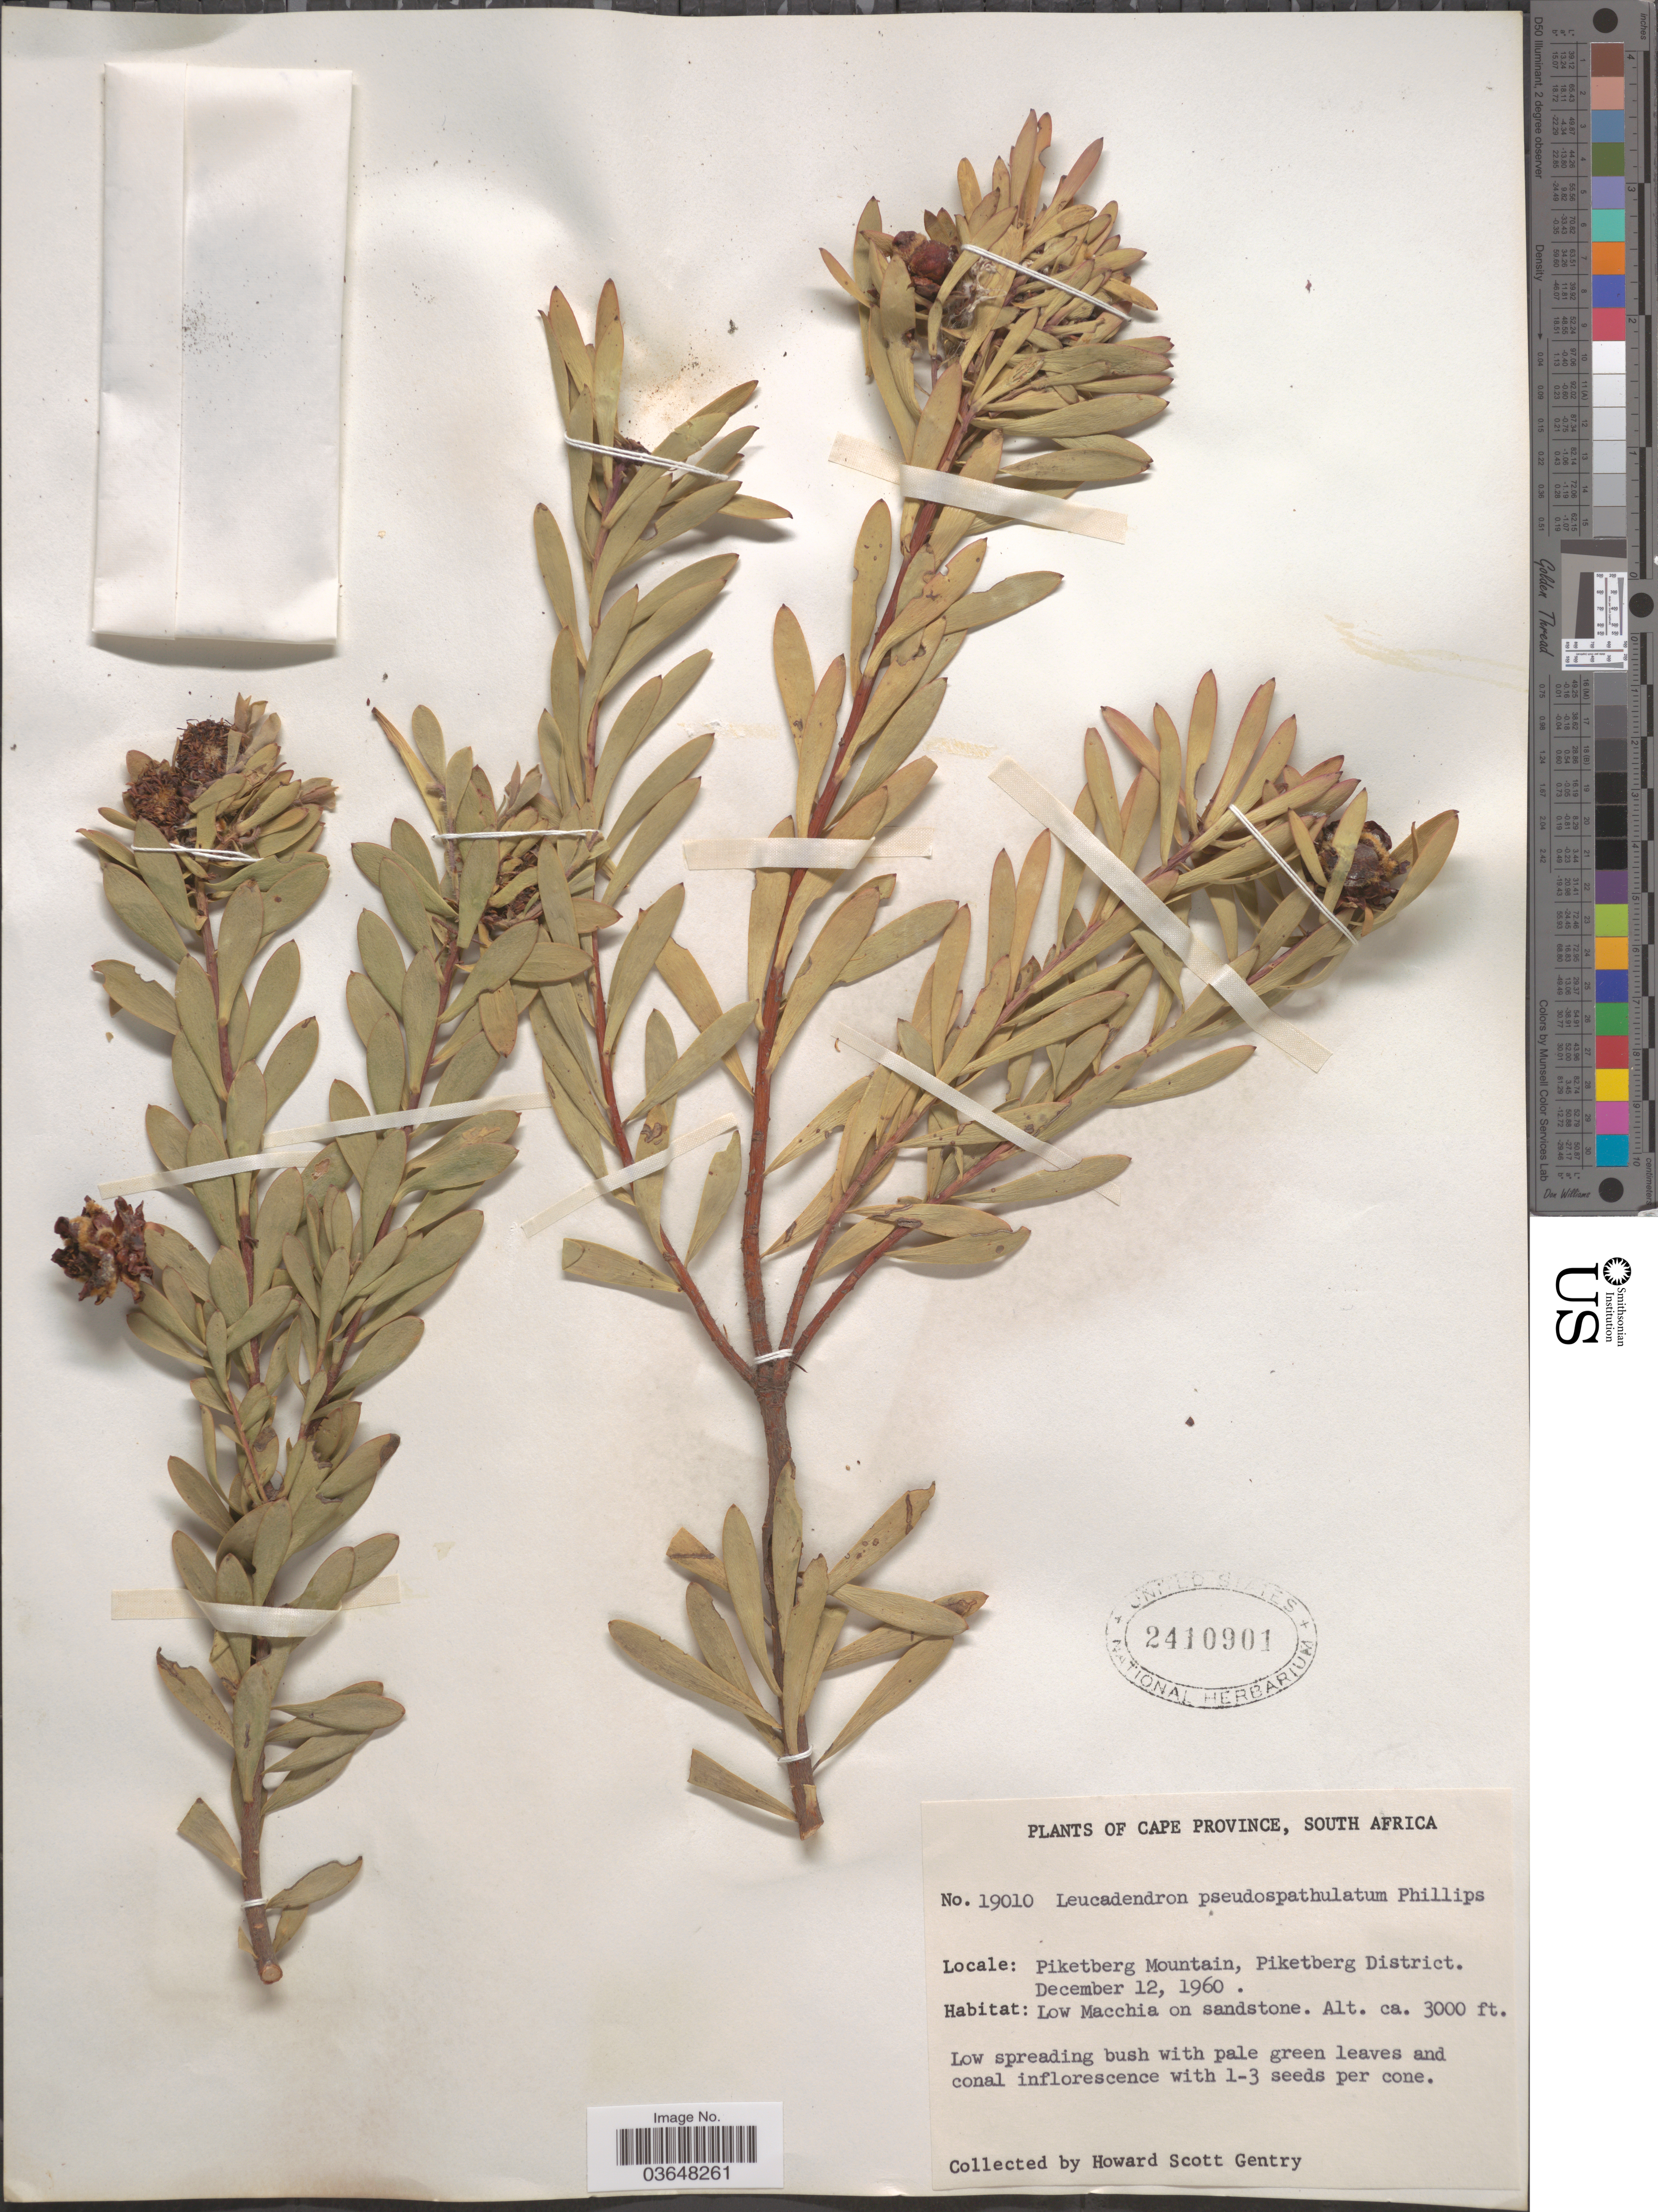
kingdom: Plantae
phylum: Tracheophyta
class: Magnoliopsida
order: Proteales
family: Proteaceae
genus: Leucadendron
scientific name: Leucadendron loranthifolium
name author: I.A. Williams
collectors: H. S. Gentry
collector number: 19010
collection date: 1960-12-12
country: South Africa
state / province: Western Cape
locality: Piketberg Mountain, Piketberg District.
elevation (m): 914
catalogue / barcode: US 2410901